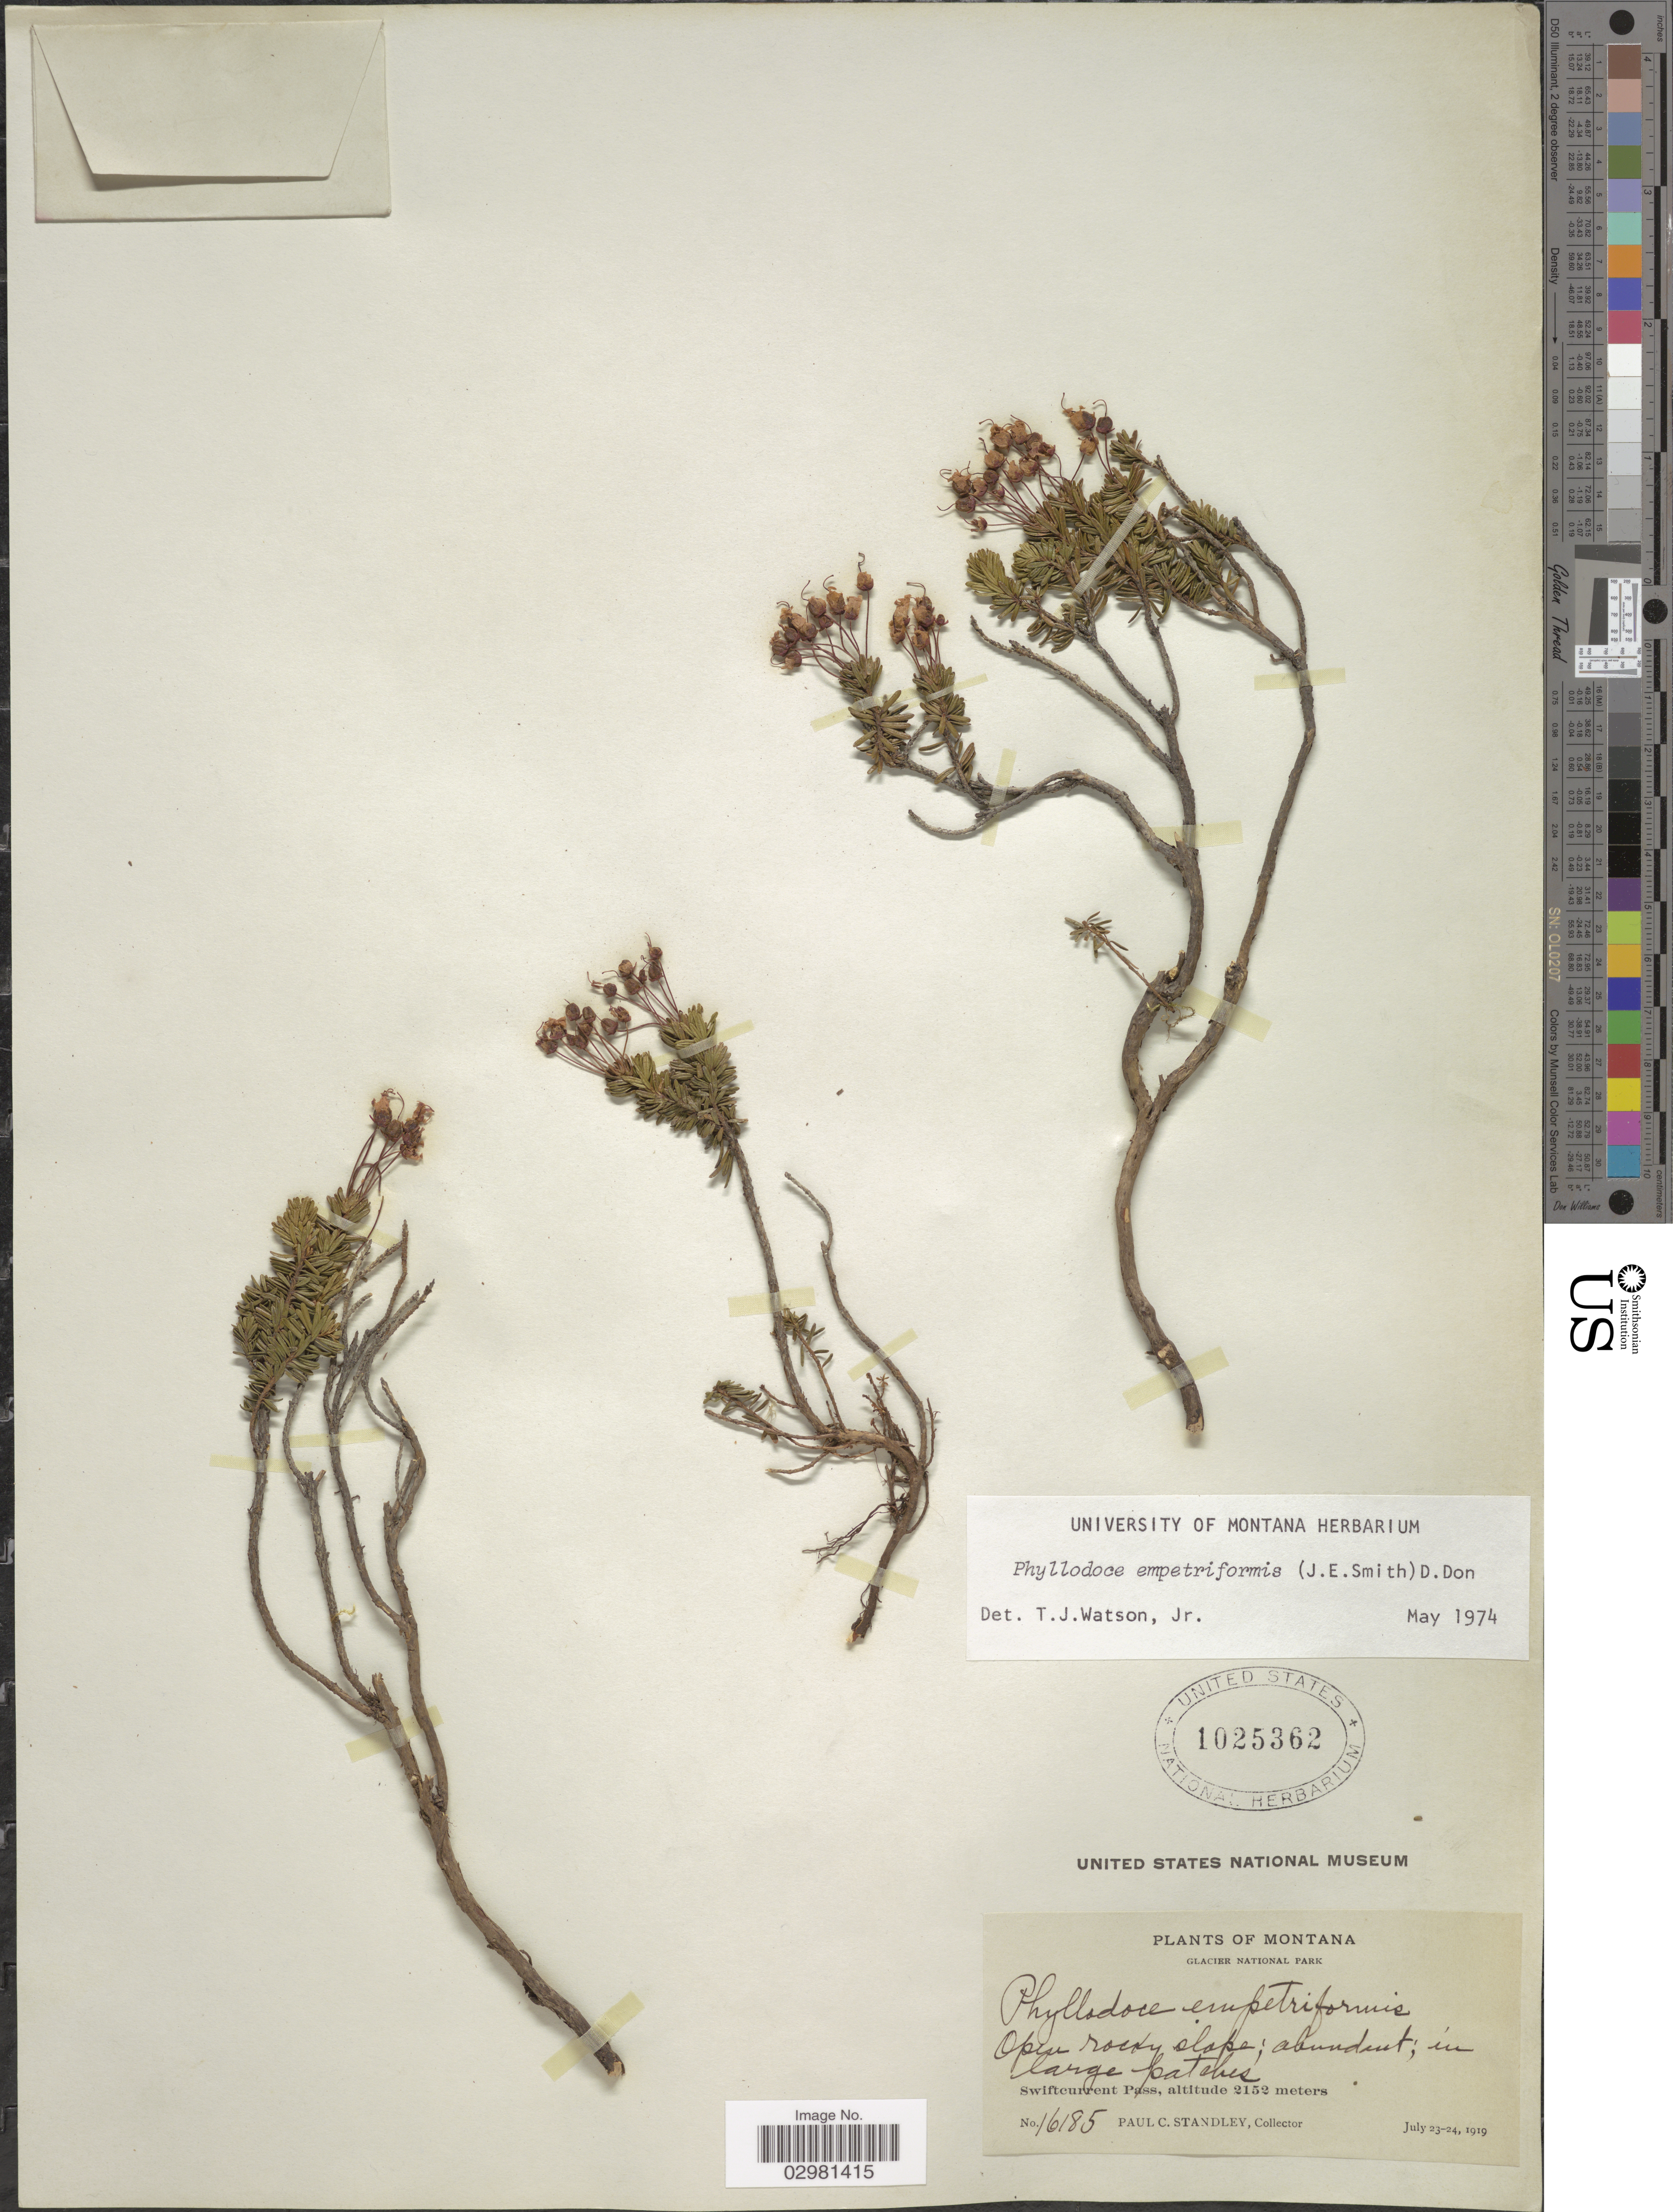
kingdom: Plantae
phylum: Tracheophyta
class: Magnoliopsida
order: Ericales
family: Ericaceae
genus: Phyllodoce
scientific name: Phyllodoce empetiformis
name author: (Small) D. Don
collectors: P. C. Standley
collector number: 16185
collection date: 1919-07-23/1919-07-24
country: United States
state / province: Montana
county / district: Glacier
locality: Glacier National Park, Swiftcurrent Pass.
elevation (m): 2152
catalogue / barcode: US 1025362